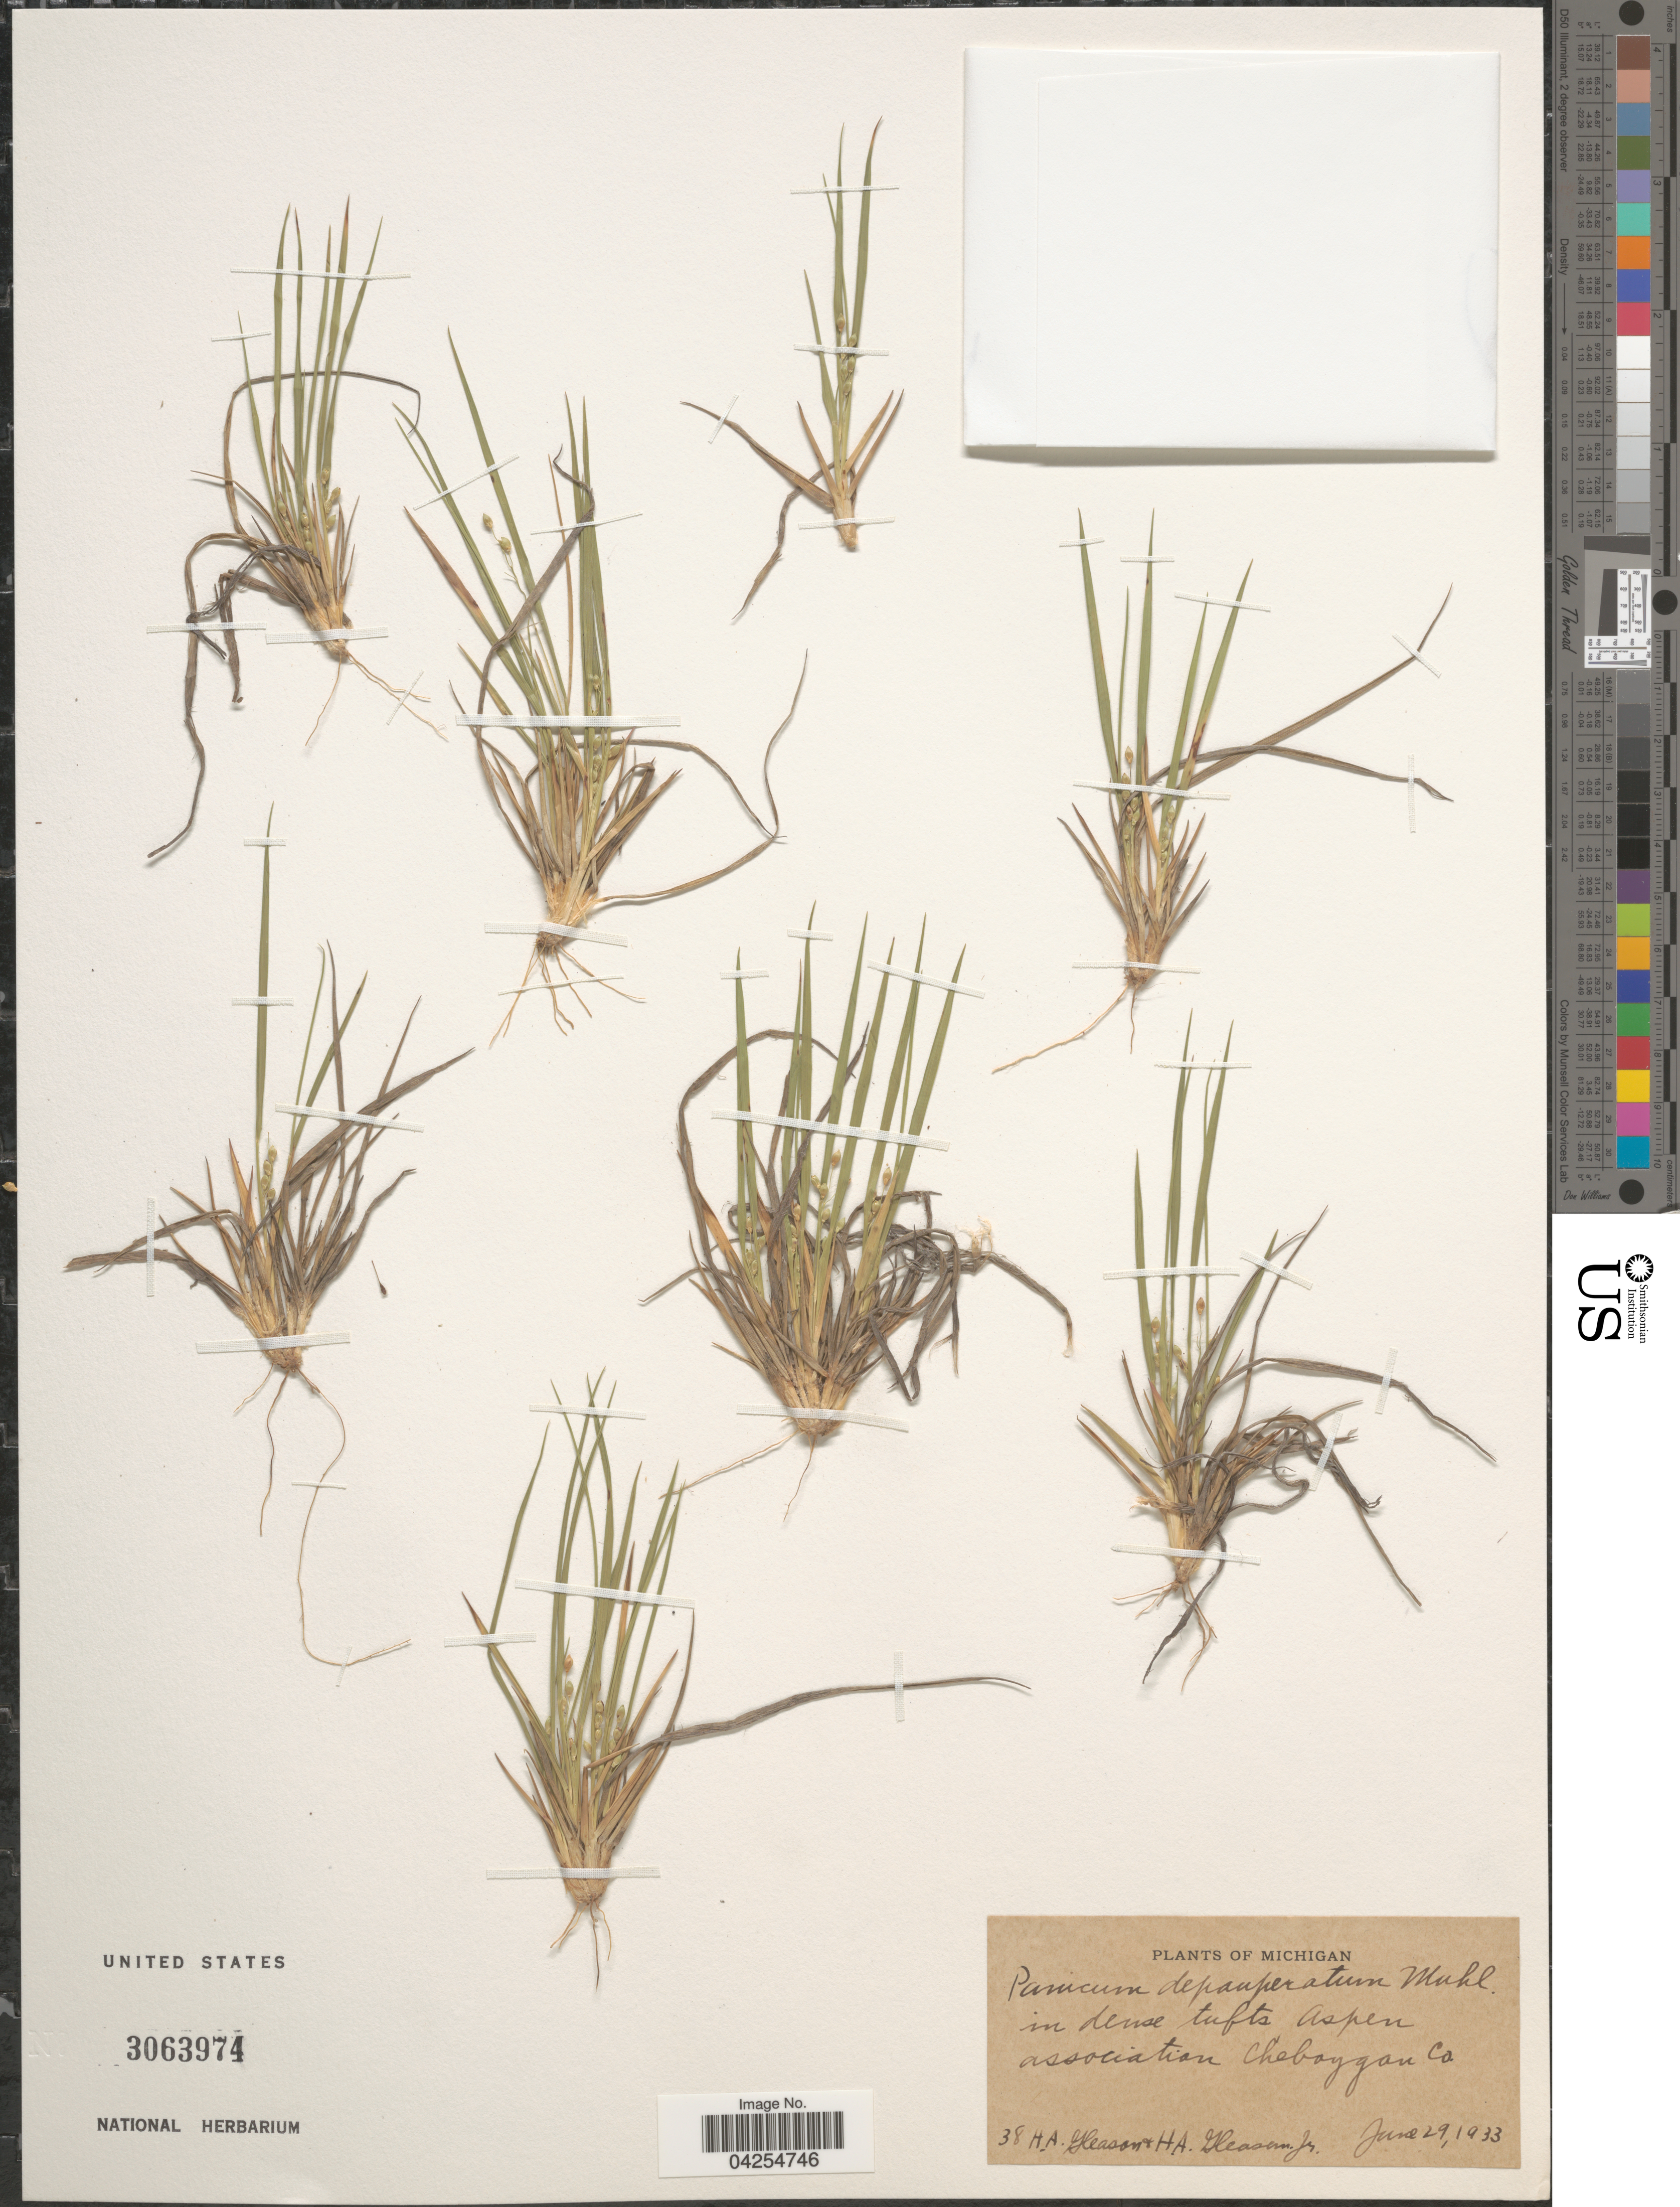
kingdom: Plantae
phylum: Tracheophyta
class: Liliopsida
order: Poales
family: Poaceae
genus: Dichanthelium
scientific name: Dichanthelium depauperatum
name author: (Muhl.) Gould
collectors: H. A. Gleason & H. Gleason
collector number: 38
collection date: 1933-06-29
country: United States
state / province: Michigan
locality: In dense tufts Aspen association Cheboygan Co.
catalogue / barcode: US 3063974